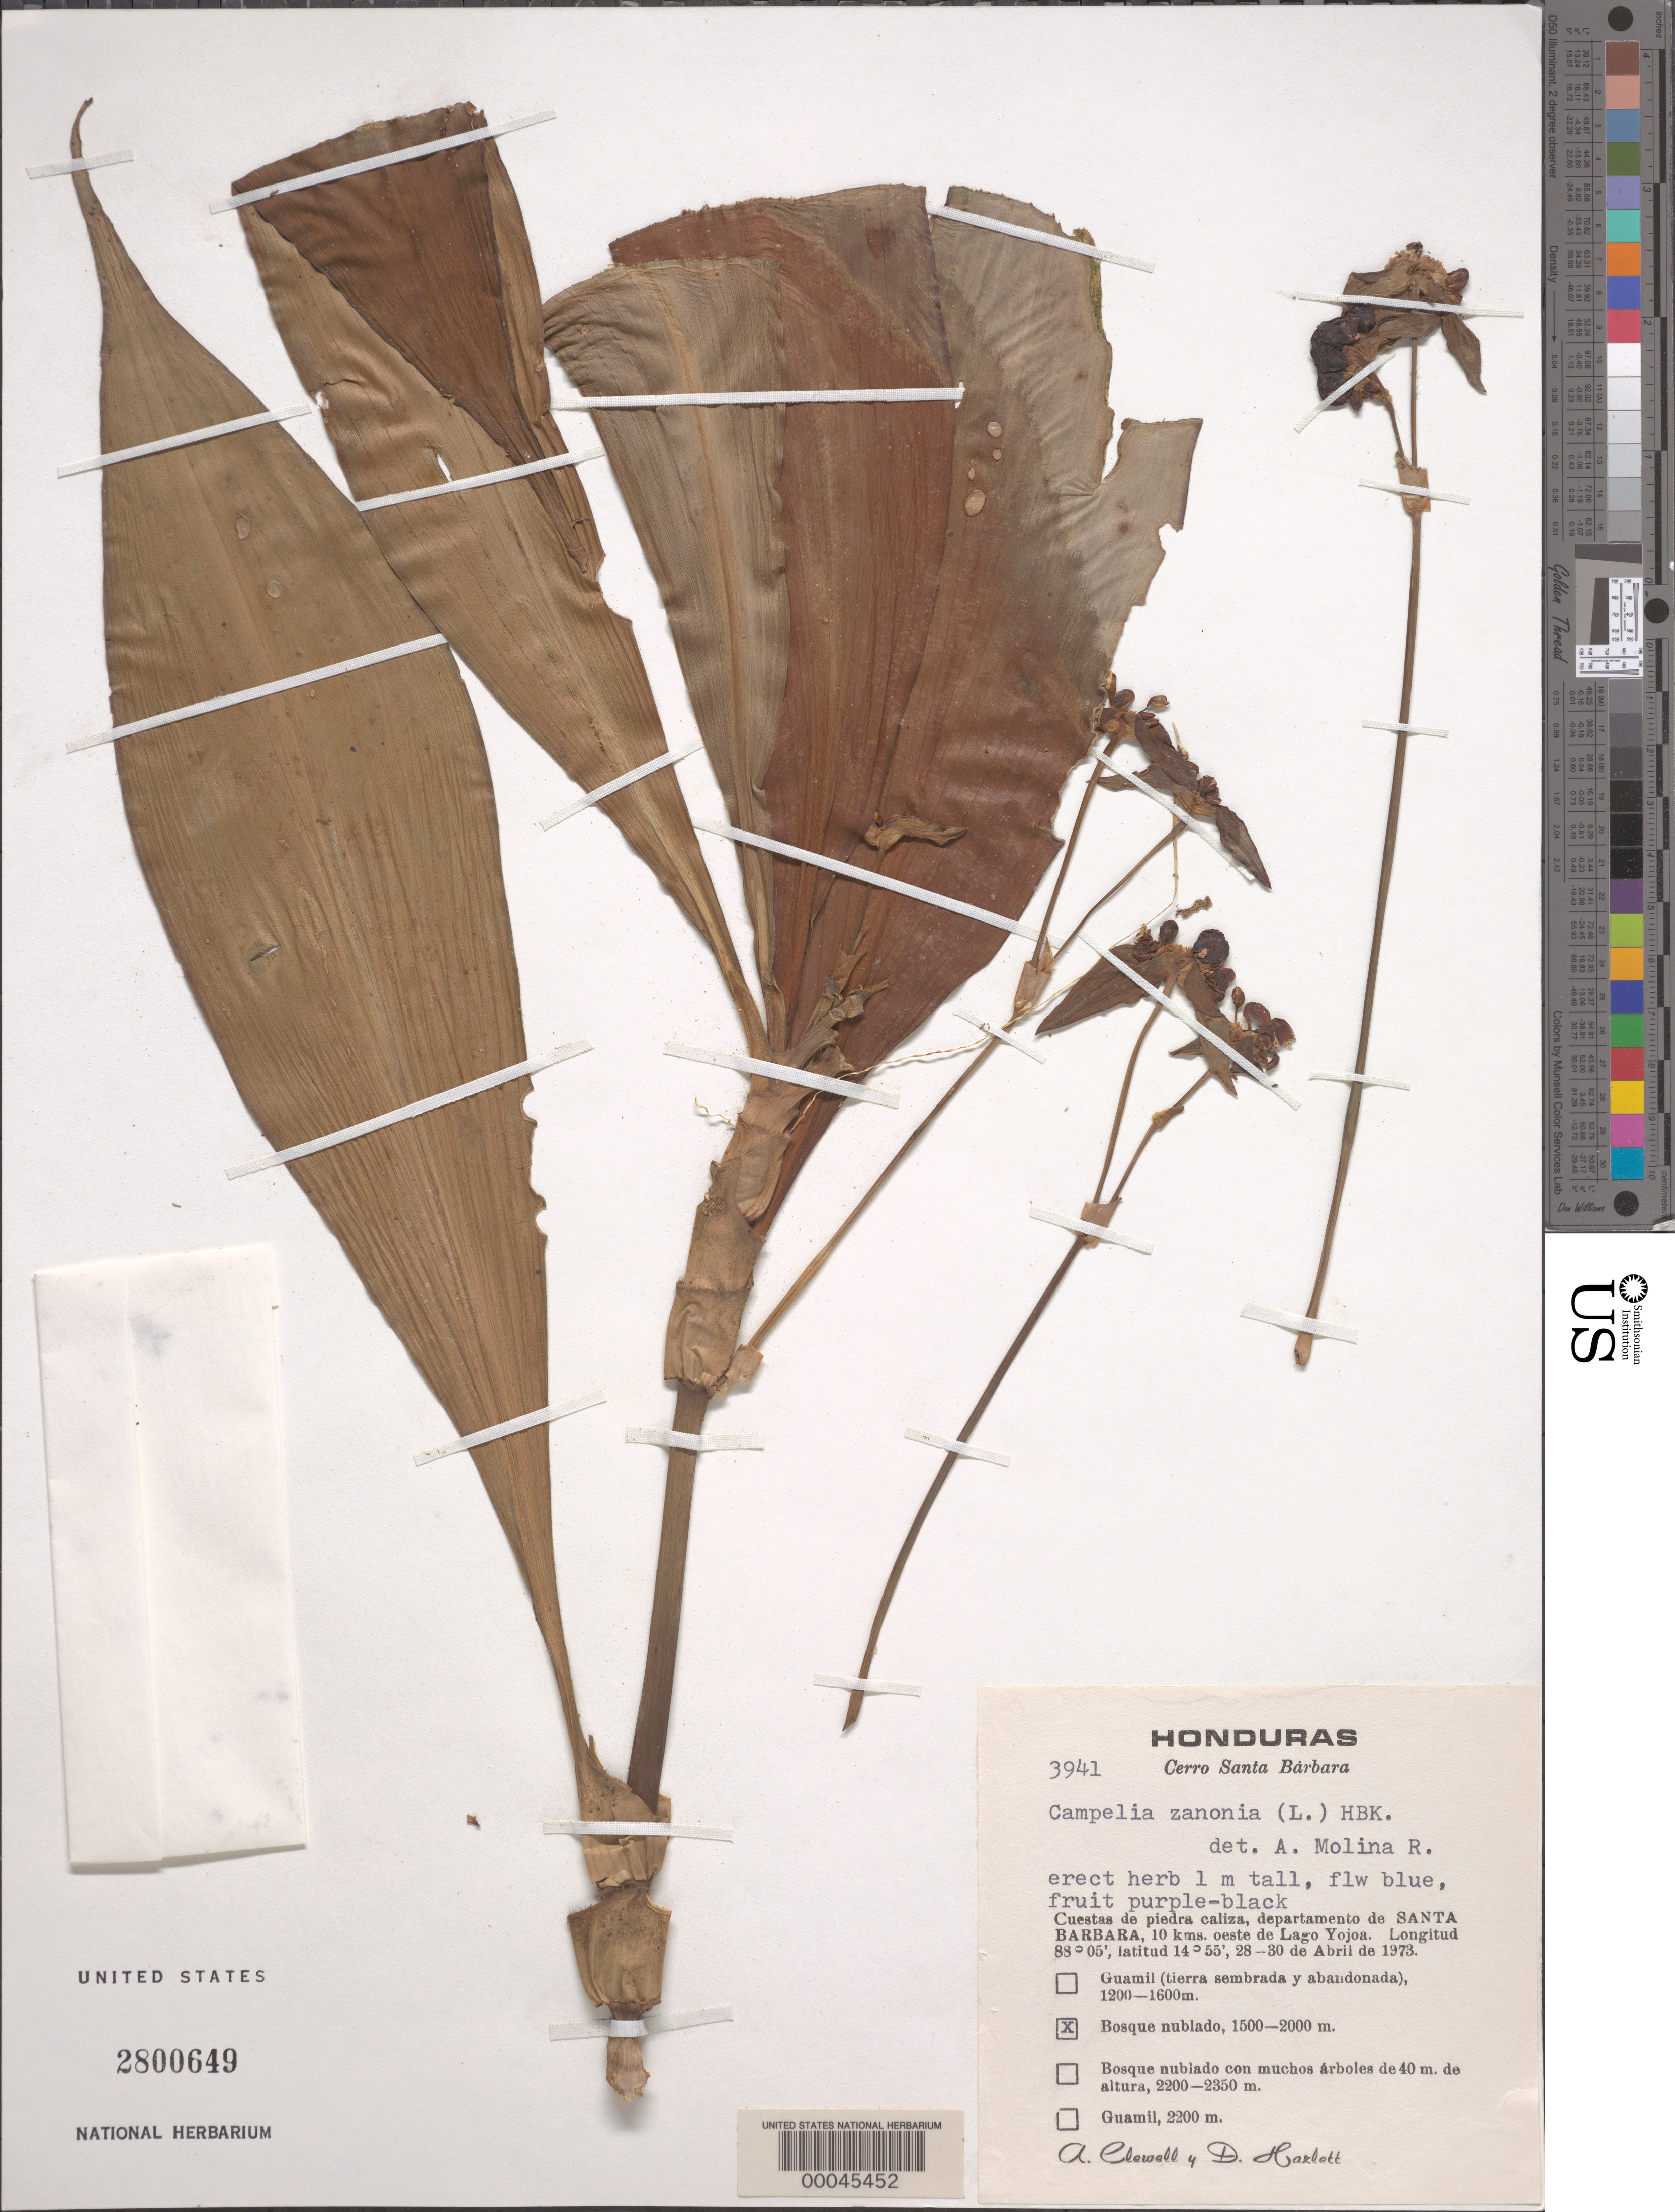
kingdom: Plantae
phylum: Tracheophyta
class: Liliopsida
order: Commelinales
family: Commelinaceae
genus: Tradescantia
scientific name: Tradescantia zanonia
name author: (L.) Sw.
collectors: A. Clewell & D. Hazlett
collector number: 3941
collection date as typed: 28 Apr 1973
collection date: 1973-04-28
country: Honduras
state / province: Santa Bárbara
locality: E of Lago Yojoa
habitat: Forest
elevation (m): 1500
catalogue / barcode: US 2800649